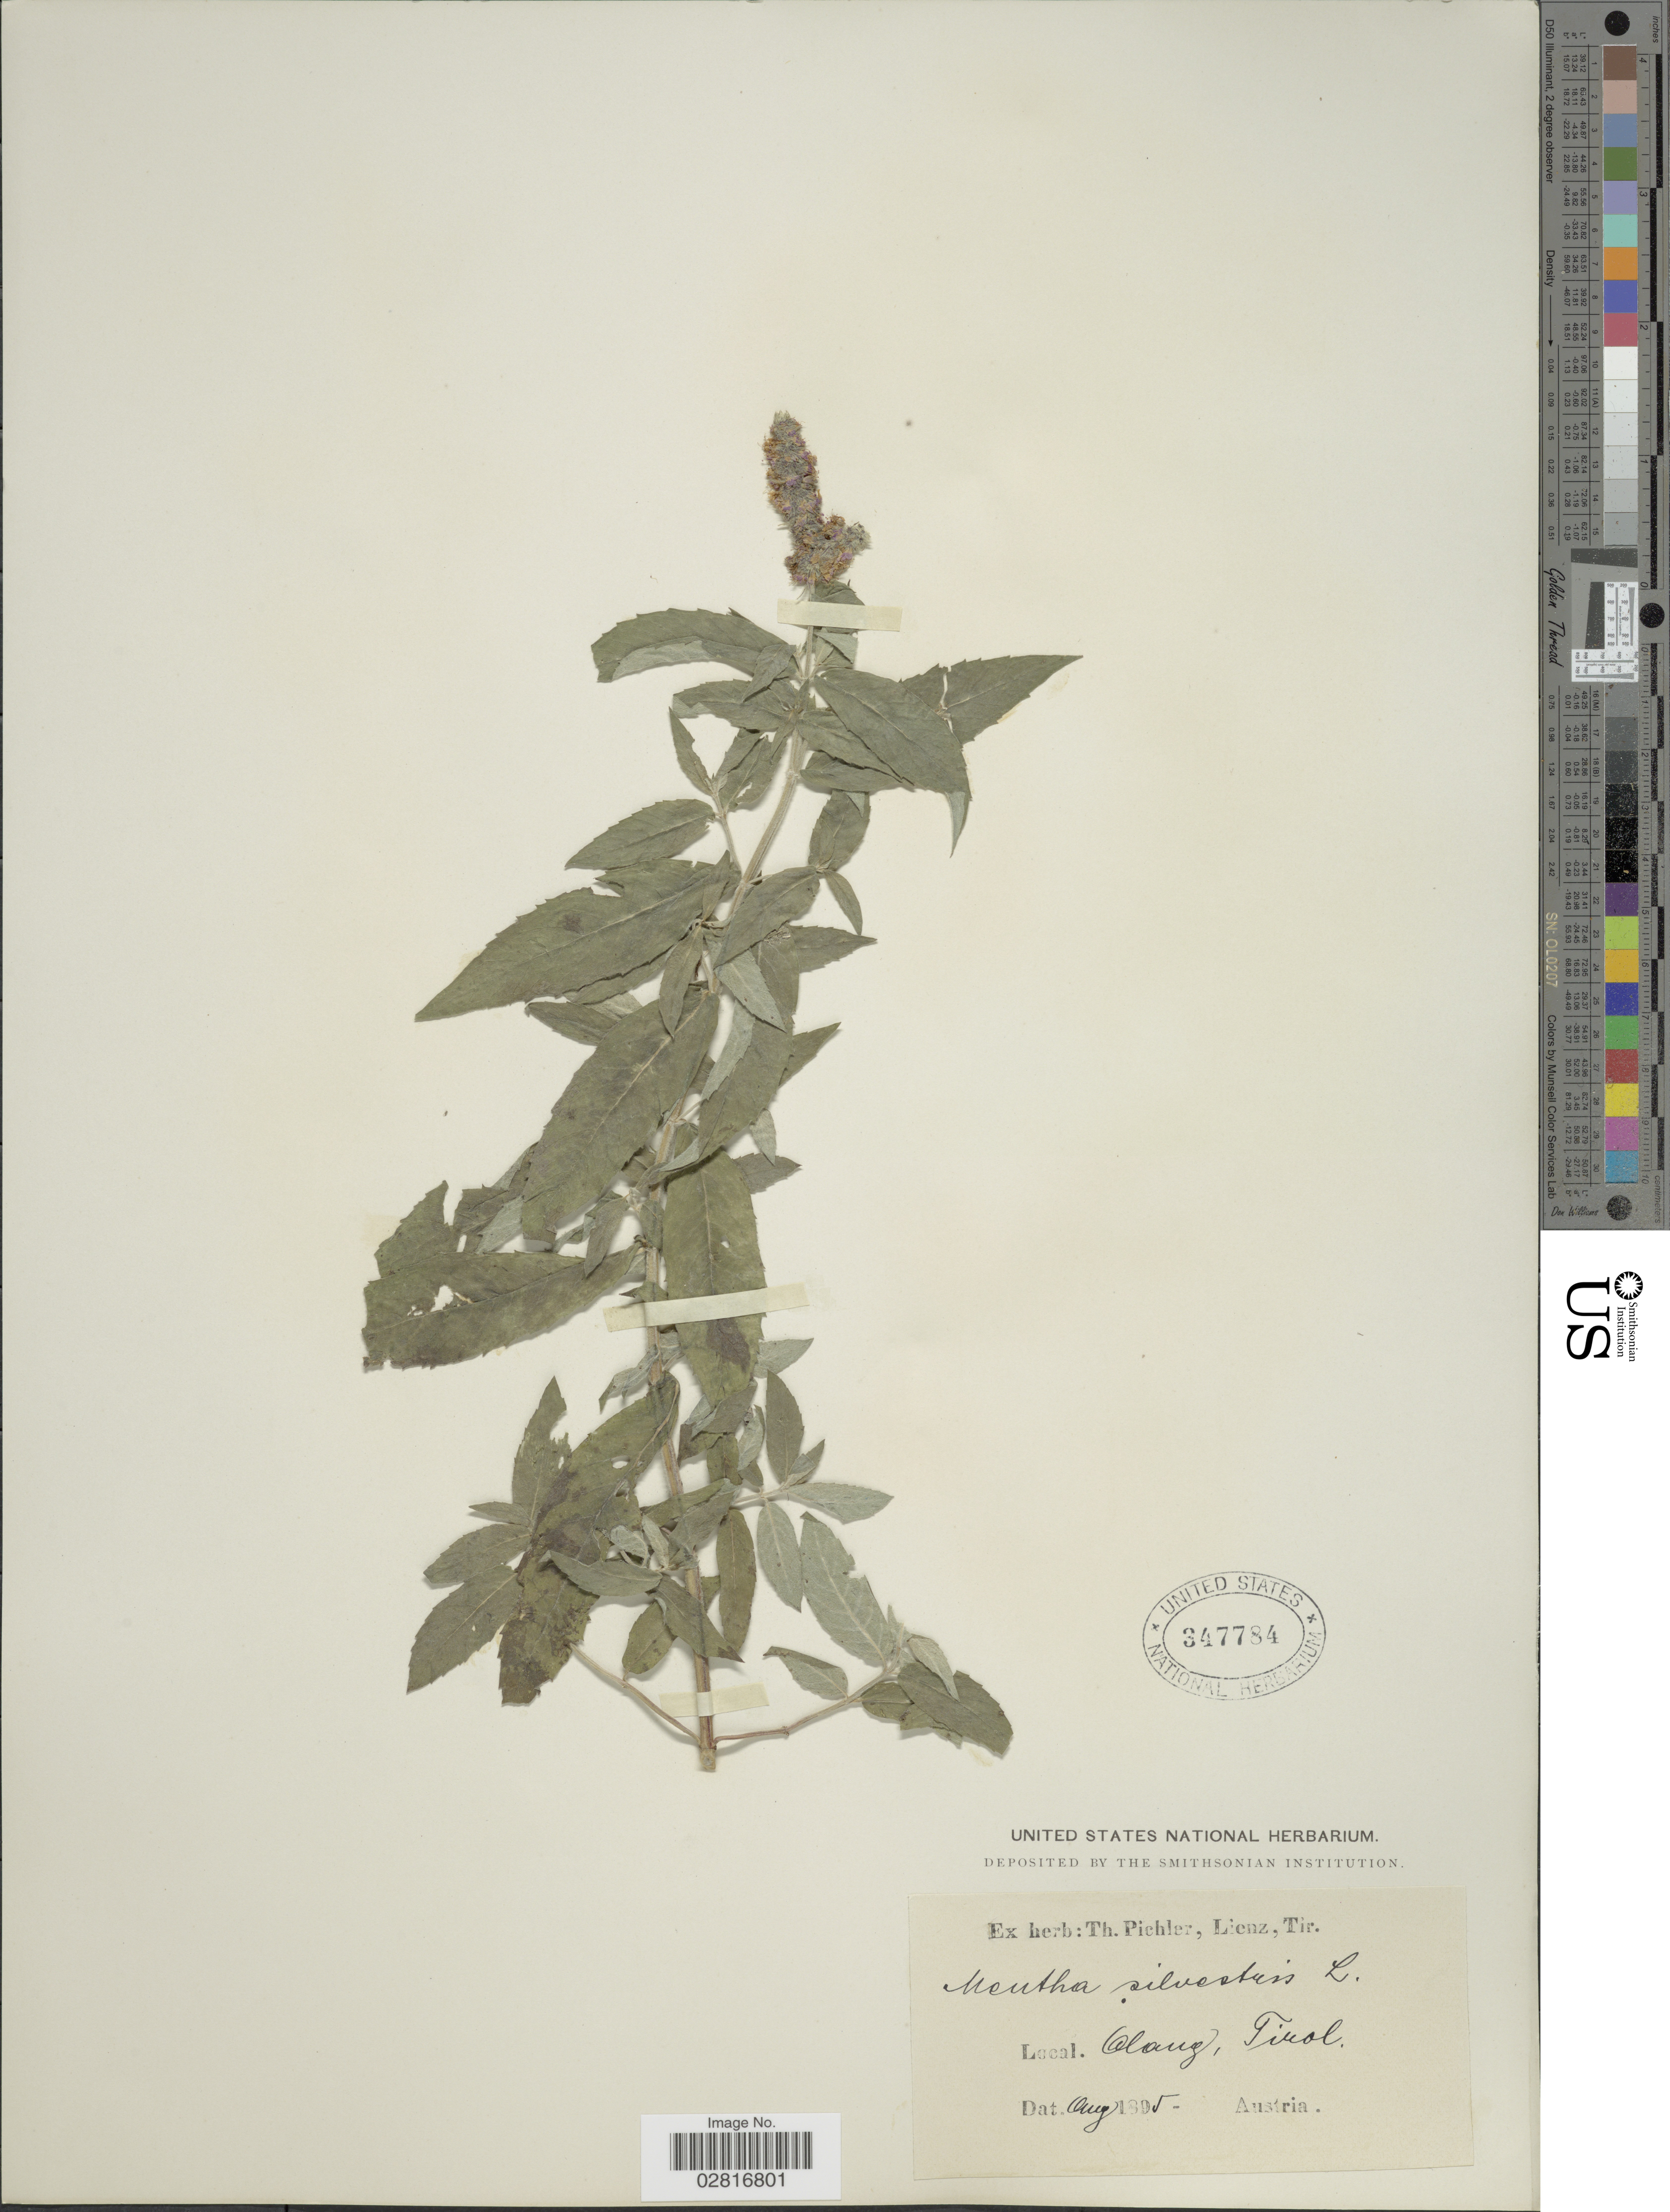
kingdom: Plantae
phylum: Tracheophyta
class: Magnoliopsida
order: Lamiales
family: Lamiaceae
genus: Mentha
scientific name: Mentha sylvestris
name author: L.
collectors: ex herb. T. Pichler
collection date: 1895-08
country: Italy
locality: Olang, Tirol.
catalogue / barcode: US 347784